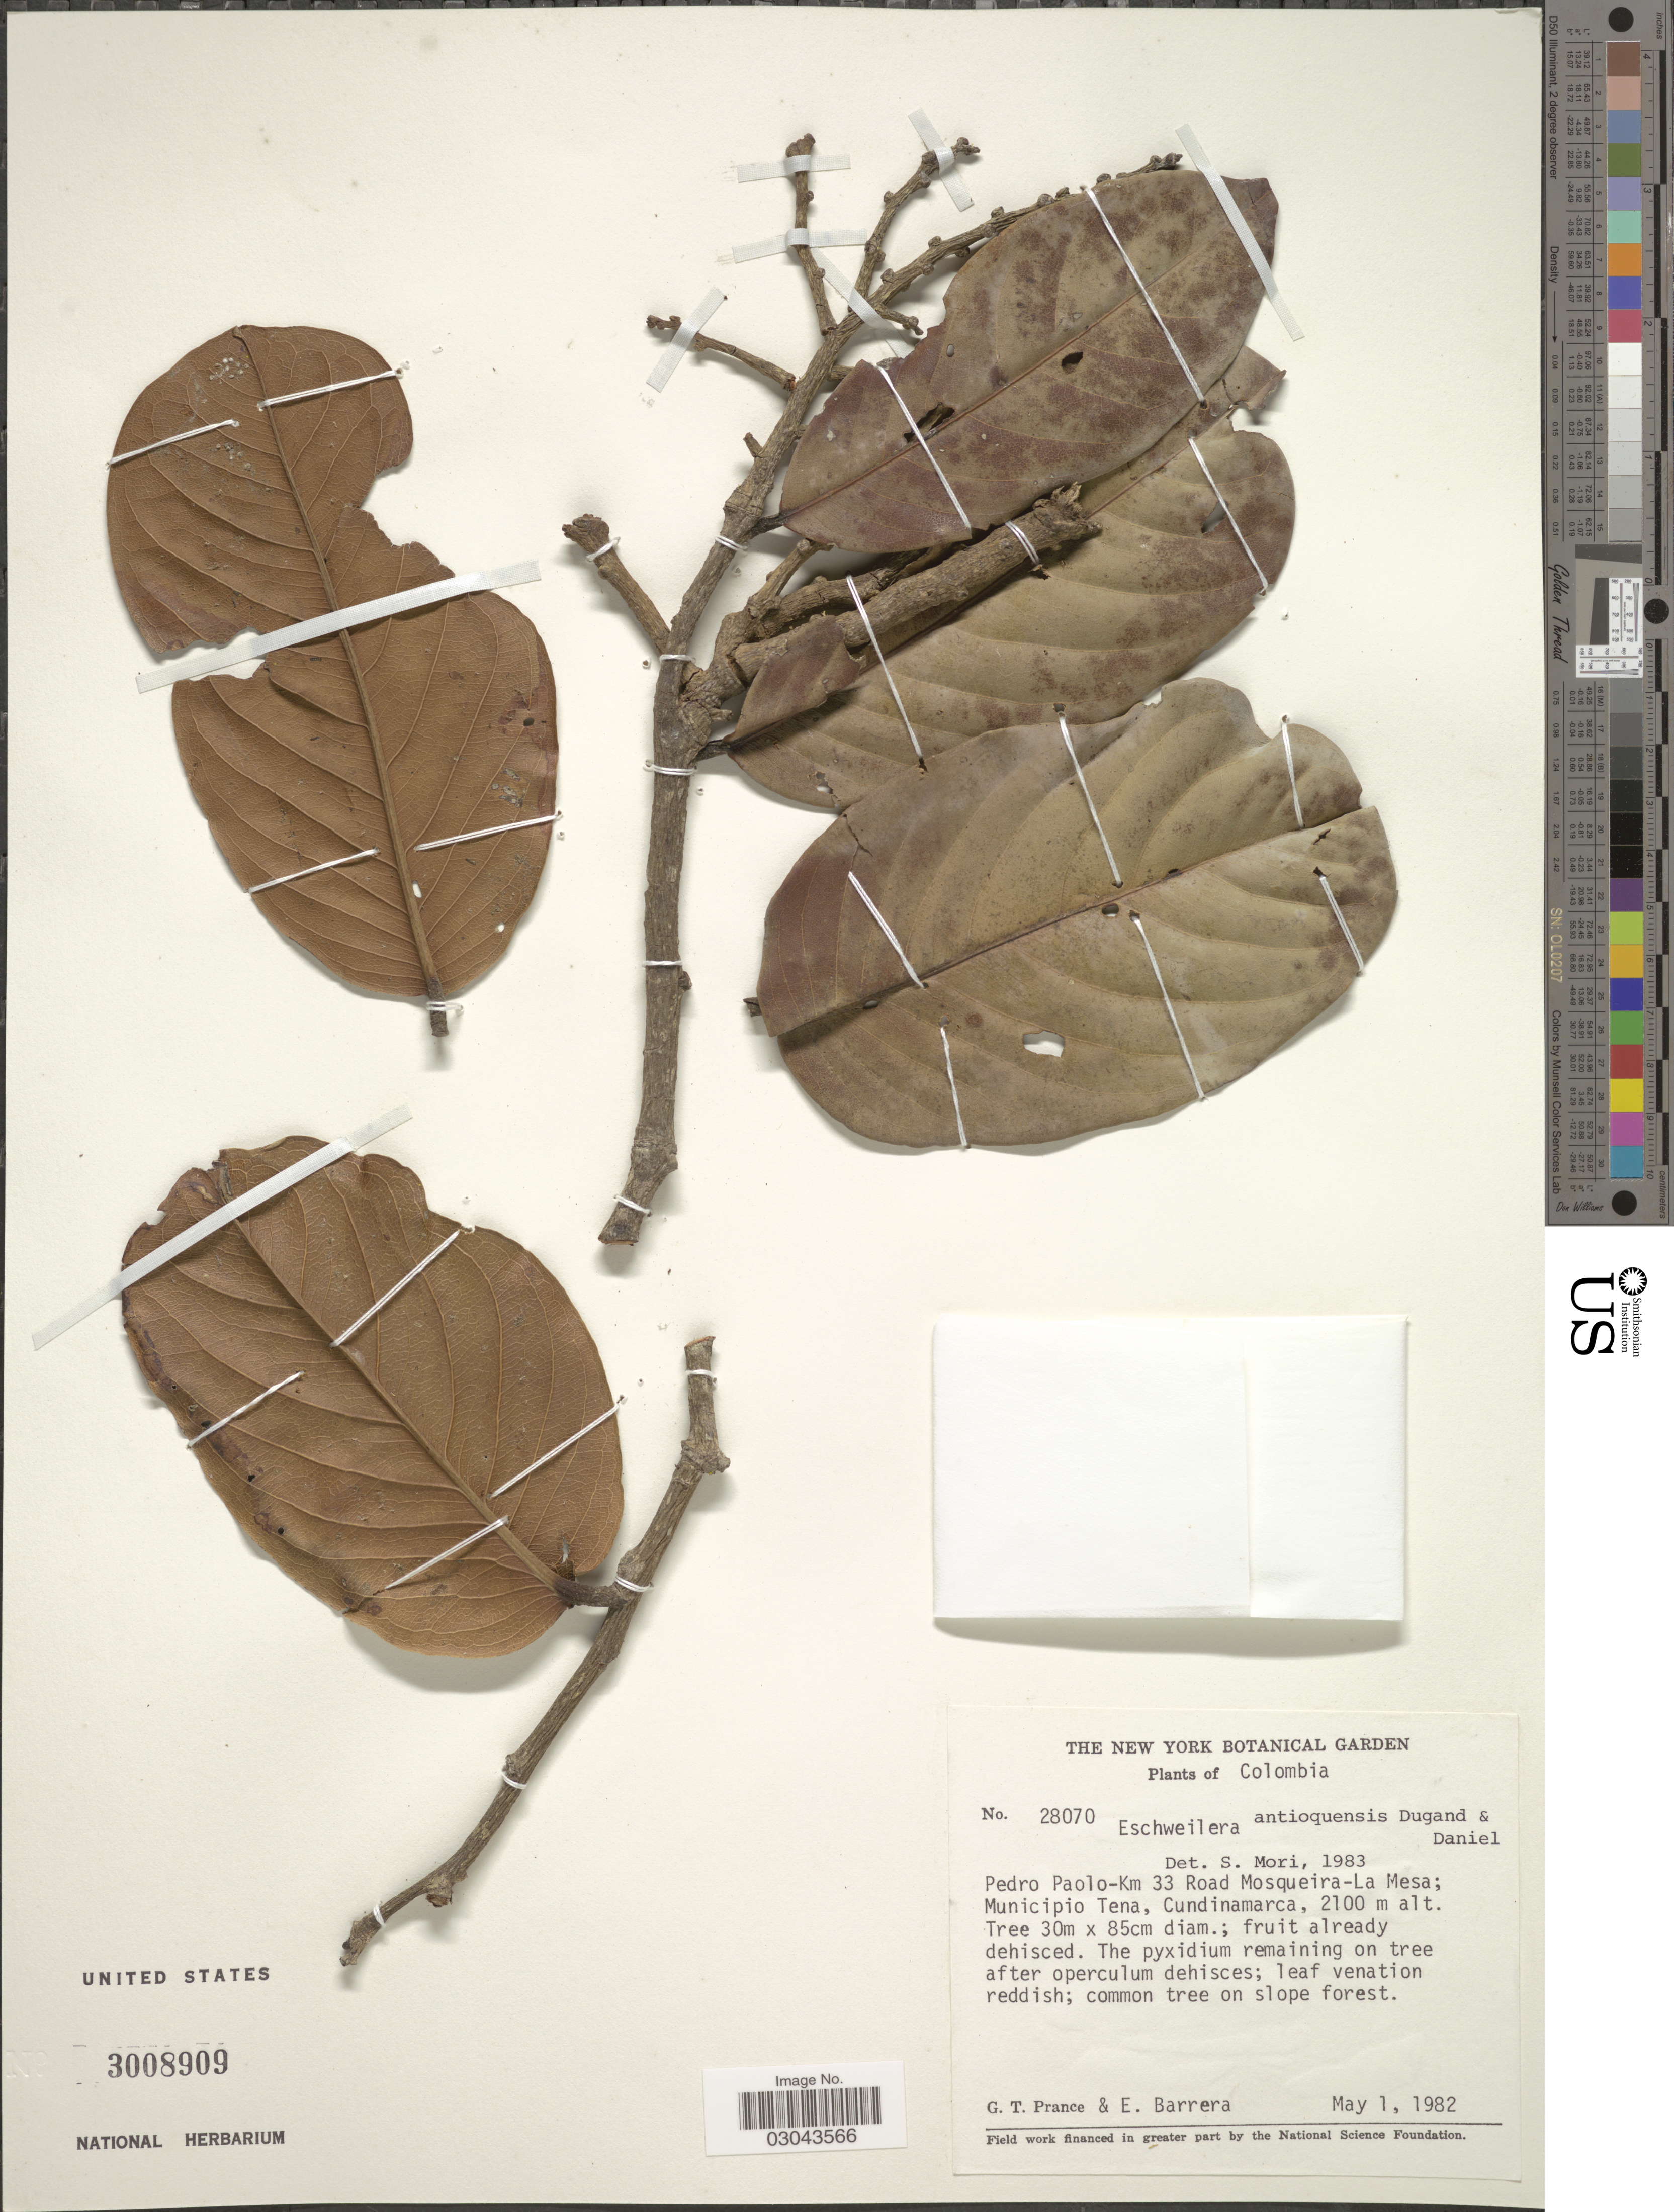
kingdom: Plantae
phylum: Tracheophyta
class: Magnoliopsida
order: Ericales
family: Lecythidaceae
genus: Eschweilera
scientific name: Eschweilera antioquensis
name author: Dugand G. & Daniel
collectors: G. T. Prance & E. Barrera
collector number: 28070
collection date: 1982-05-01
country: Colombia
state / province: Cundinamarca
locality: Pedro Paolo-Km 33 Road Mosqueira-La Mesa; Municipio Tena.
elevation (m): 2100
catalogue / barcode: US 3008909